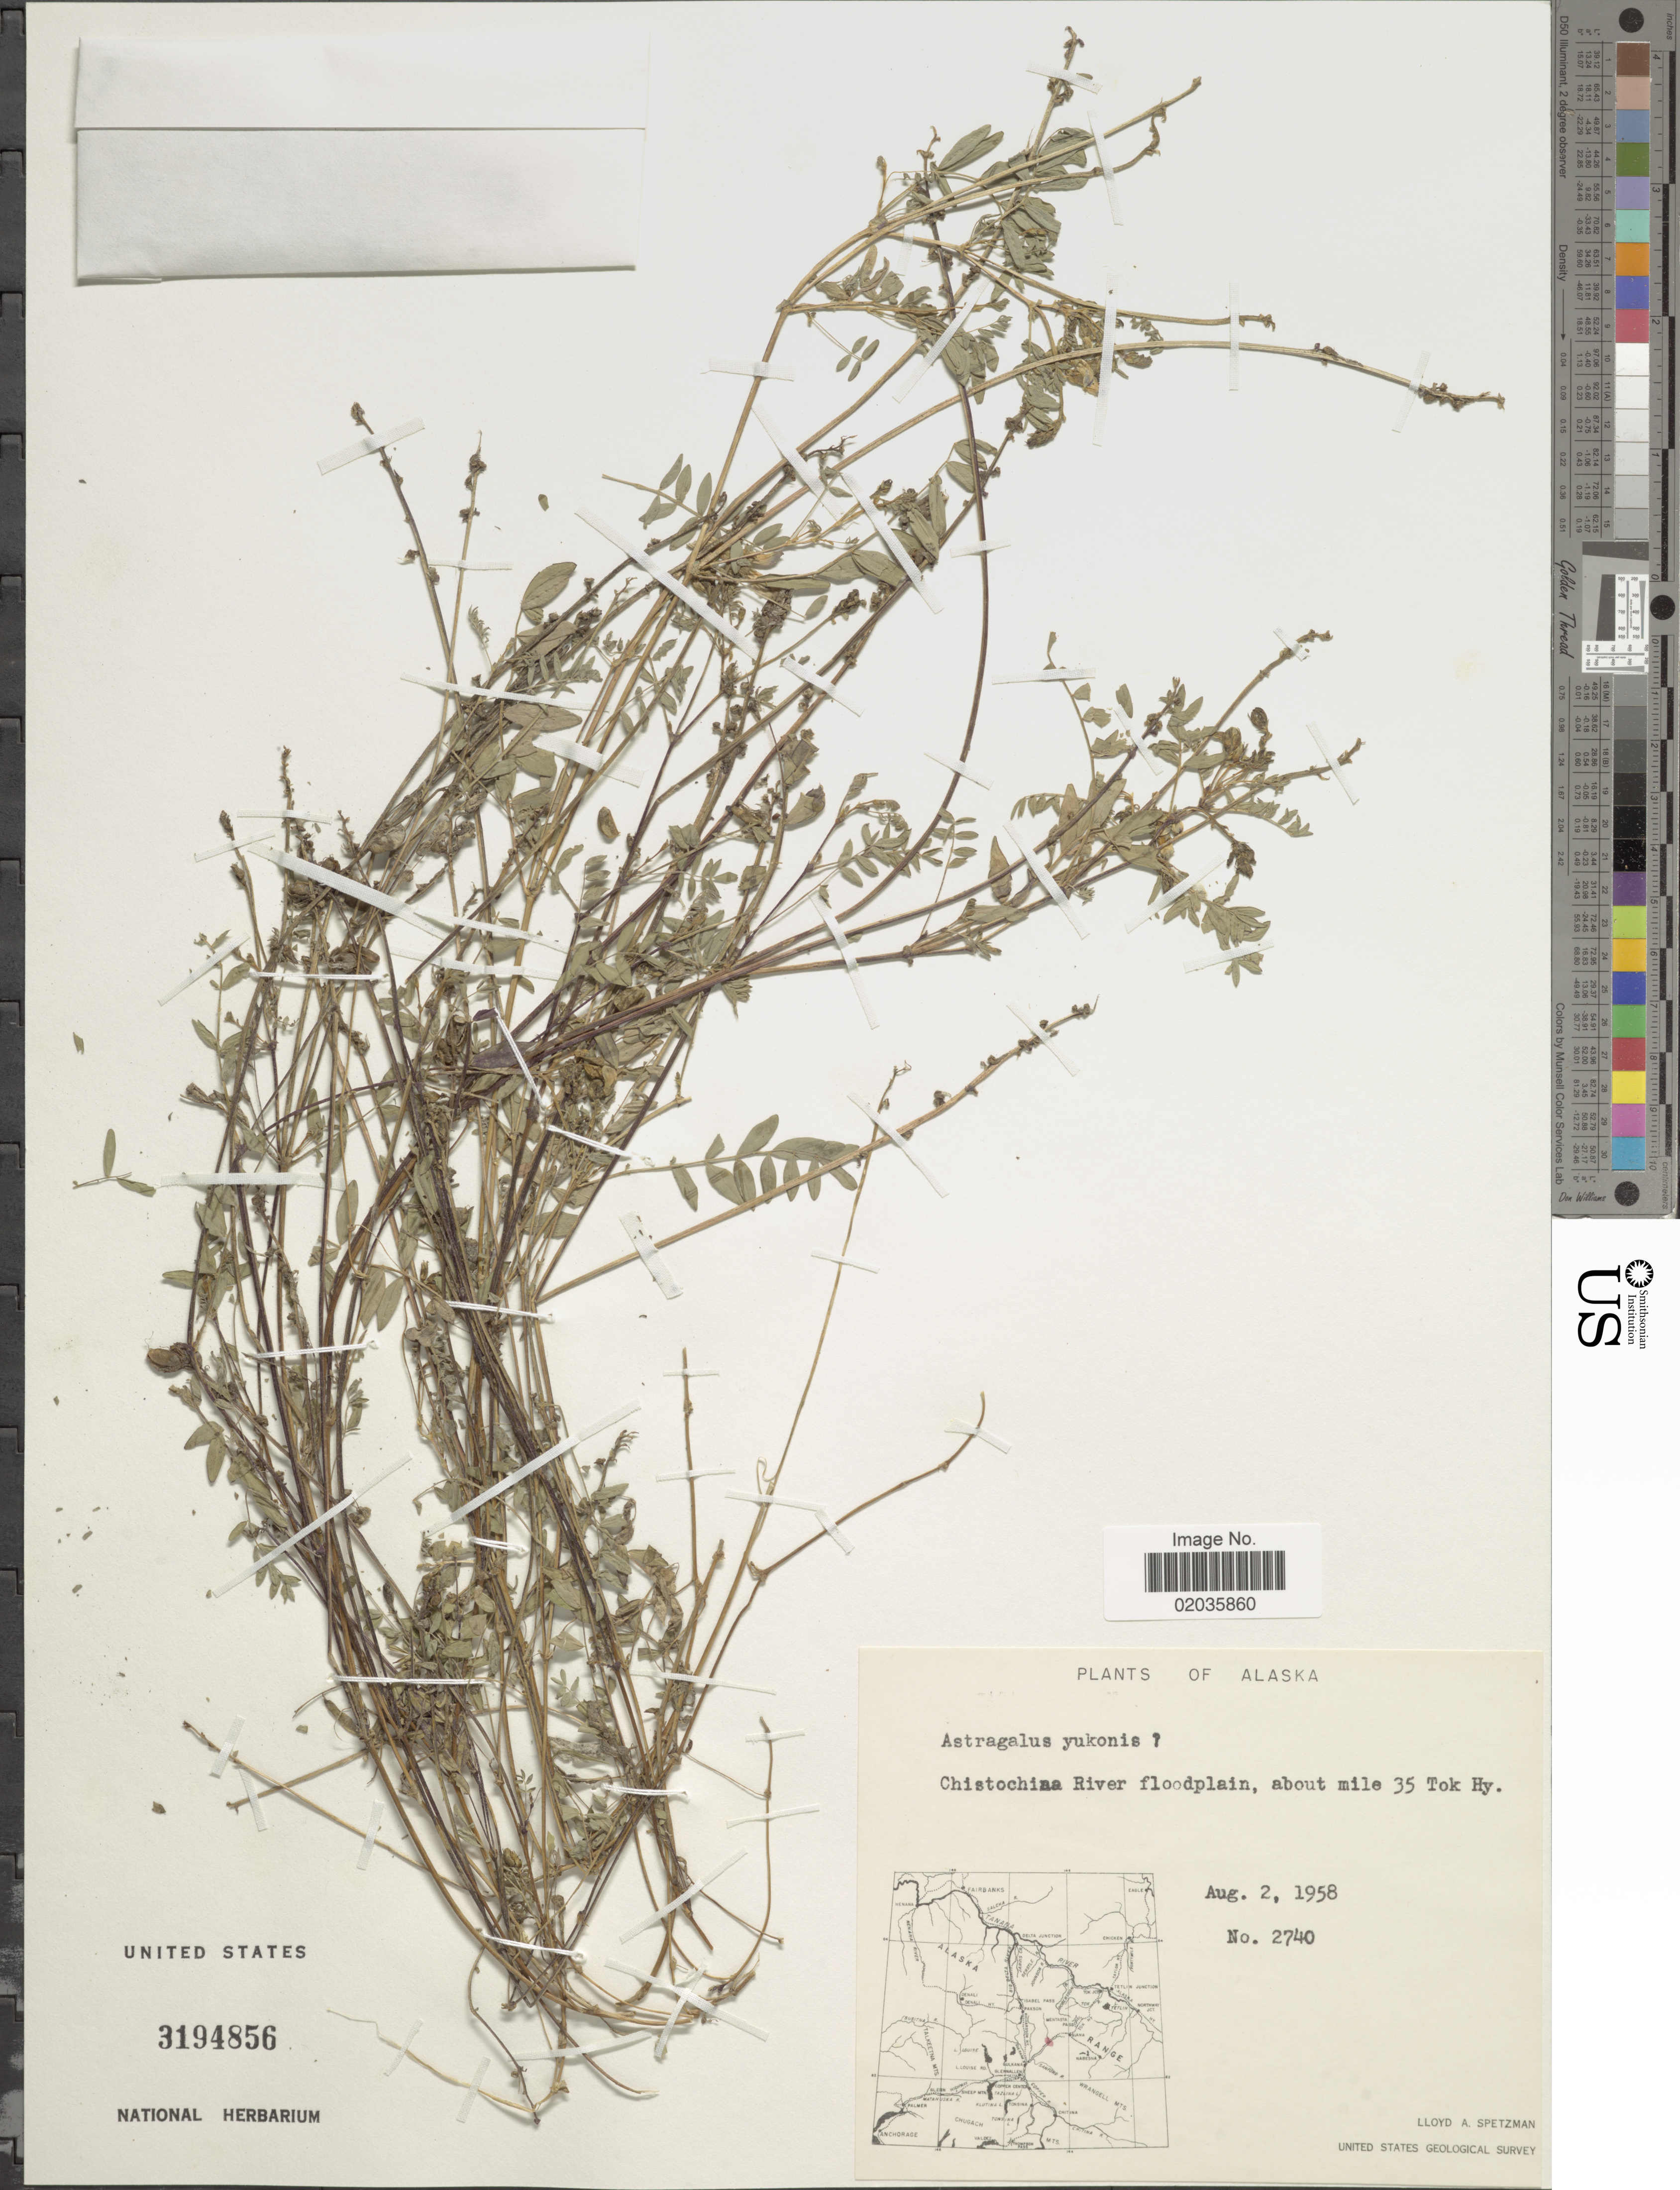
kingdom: Plantae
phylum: Tracheophyta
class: Magnoliopsida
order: Fabales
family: Fabaceae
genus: Astragalus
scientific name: Astragalus yukonis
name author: M.E. Jones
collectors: L. Spetzman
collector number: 2740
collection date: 1958-08-02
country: United States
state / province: Alaska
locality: Chistochiaa River floodplain, about mile 35 Tok Hy.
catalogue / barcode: US 3194856